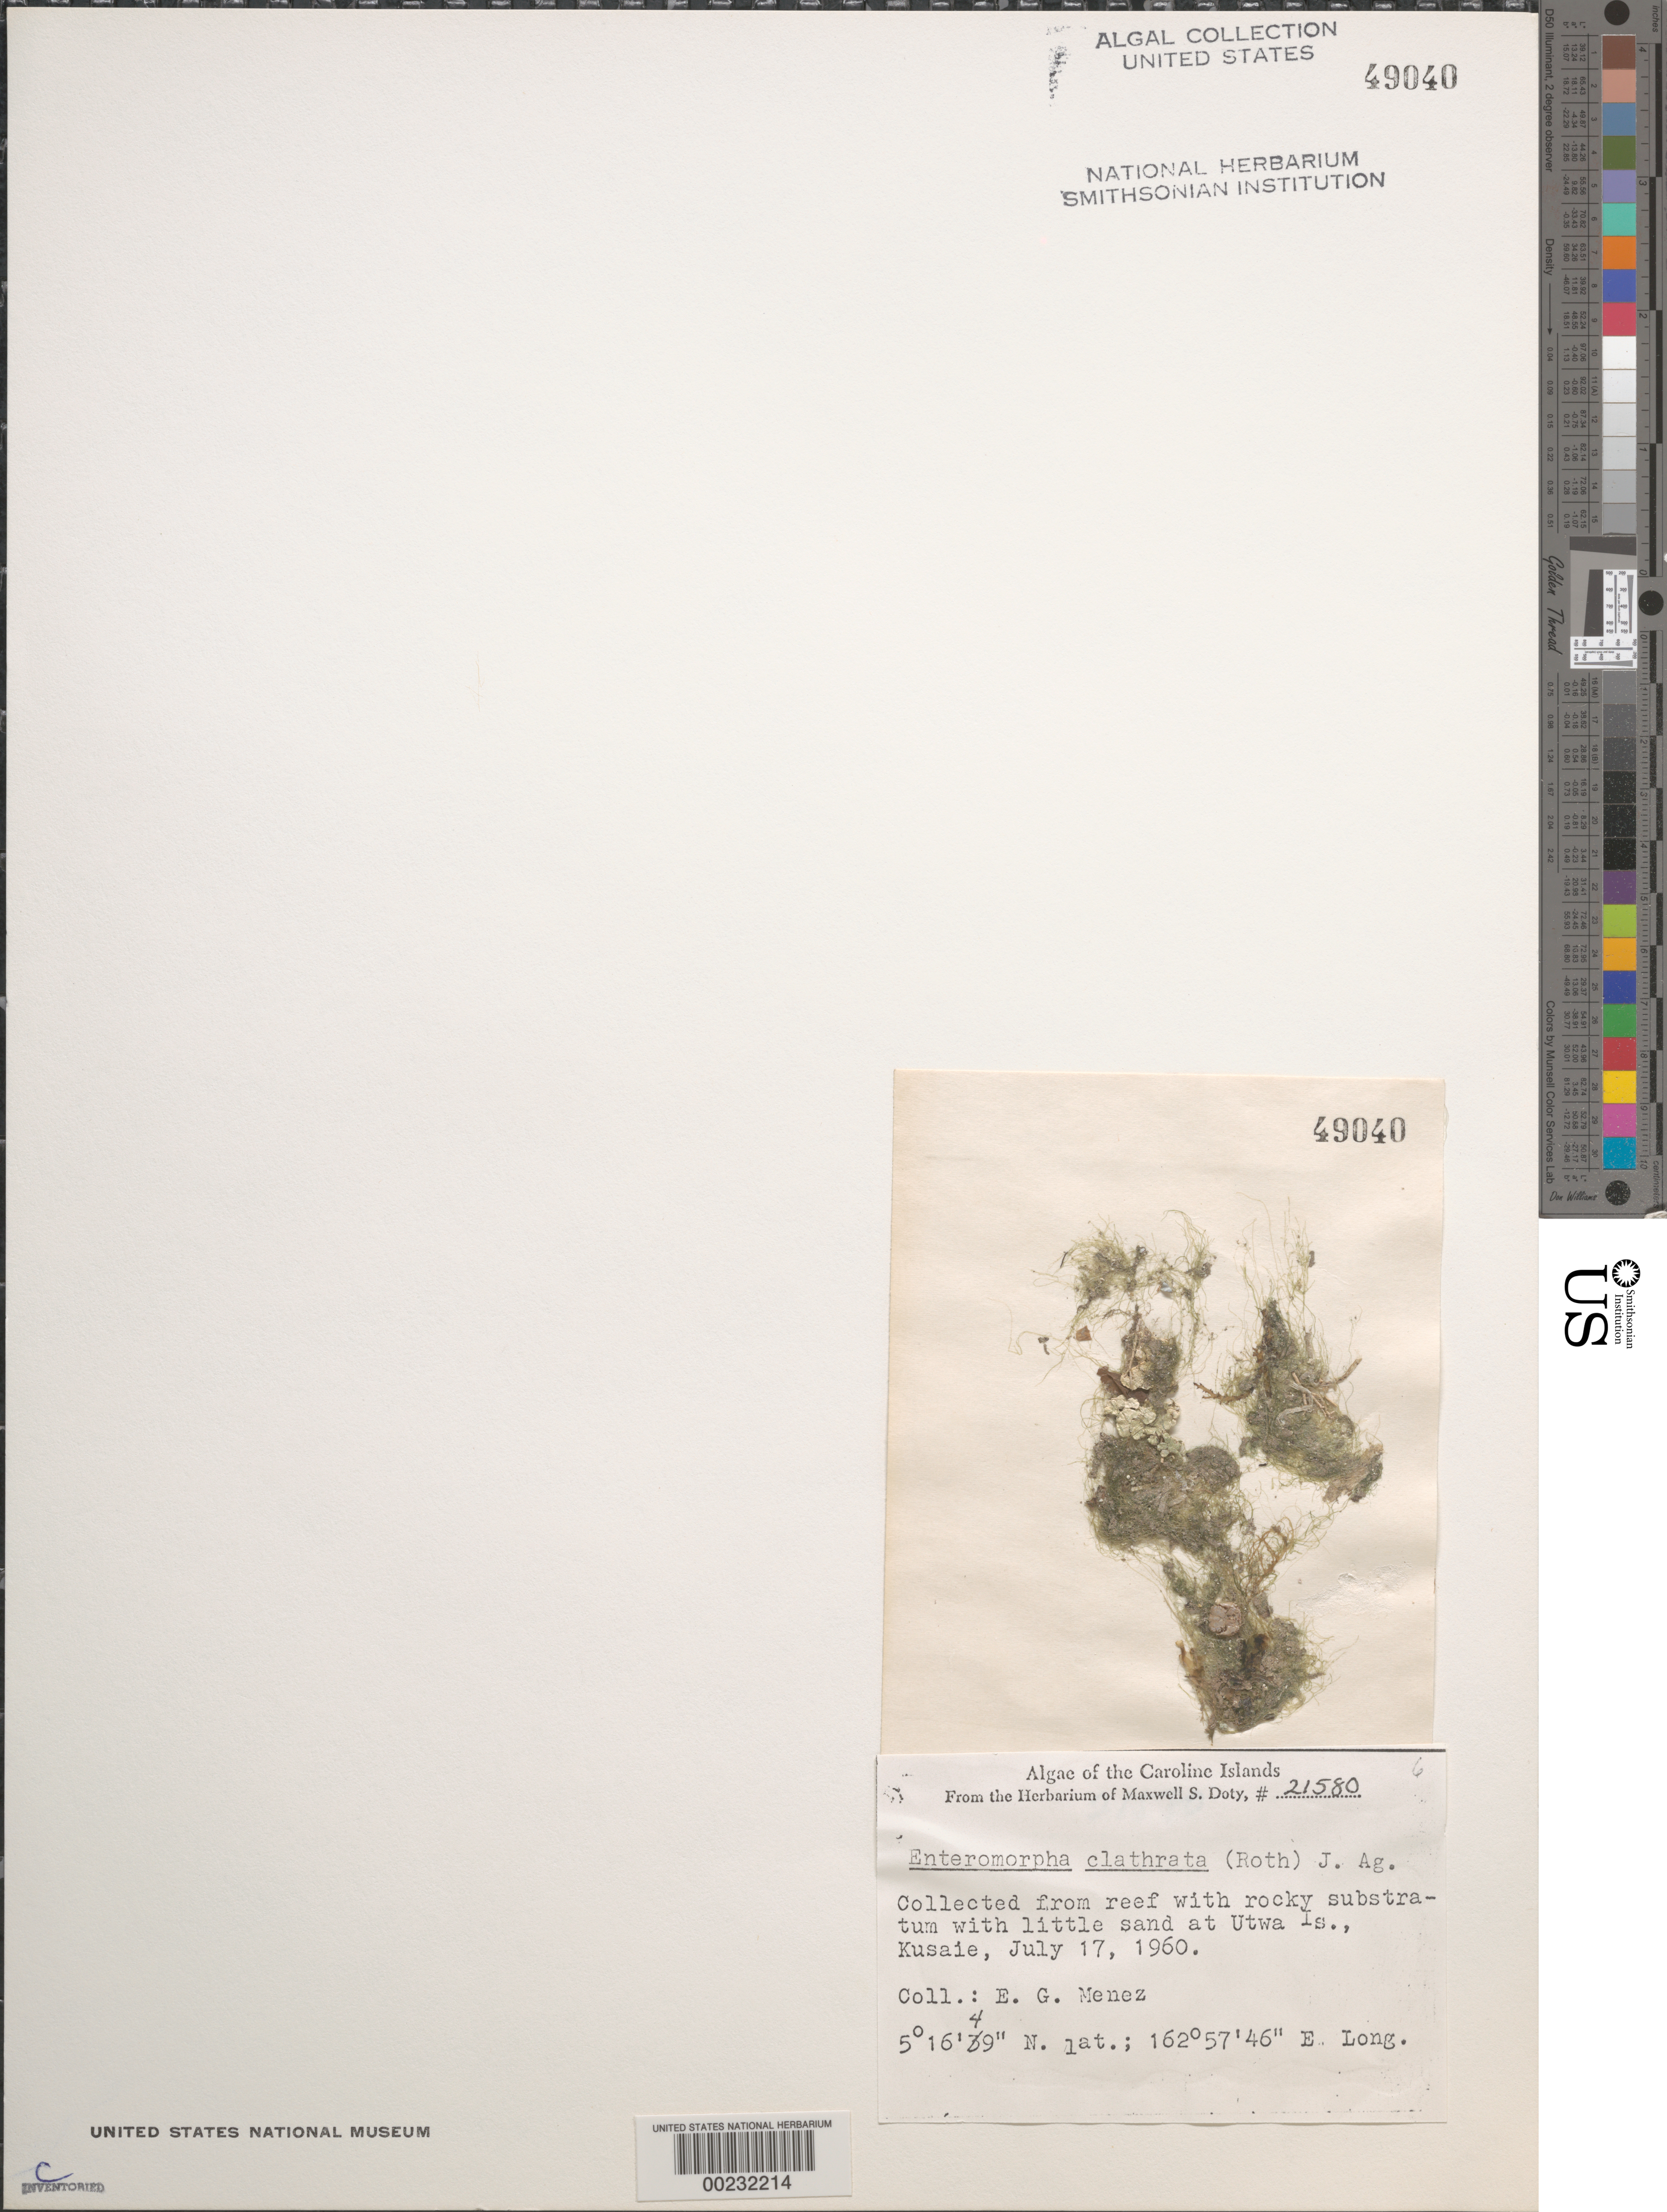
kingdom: Plantae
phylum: Chlorophyta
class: Ulvophyceae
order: Cladophorales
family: Cladophoraceae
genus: Cladophora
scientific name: Cladophora vagabunda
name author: (L.) C. Hoek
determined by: Algae name updating Project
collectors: Meñez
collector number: MSD 21580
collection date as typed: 17 Jul 1960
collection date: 1960-07-17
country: Micronesia, Federated States of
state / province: Kosrae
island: Utwa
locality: Utwa Island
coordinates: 5 16' 49" N, 162 57' 46" E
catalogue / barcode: US 49040